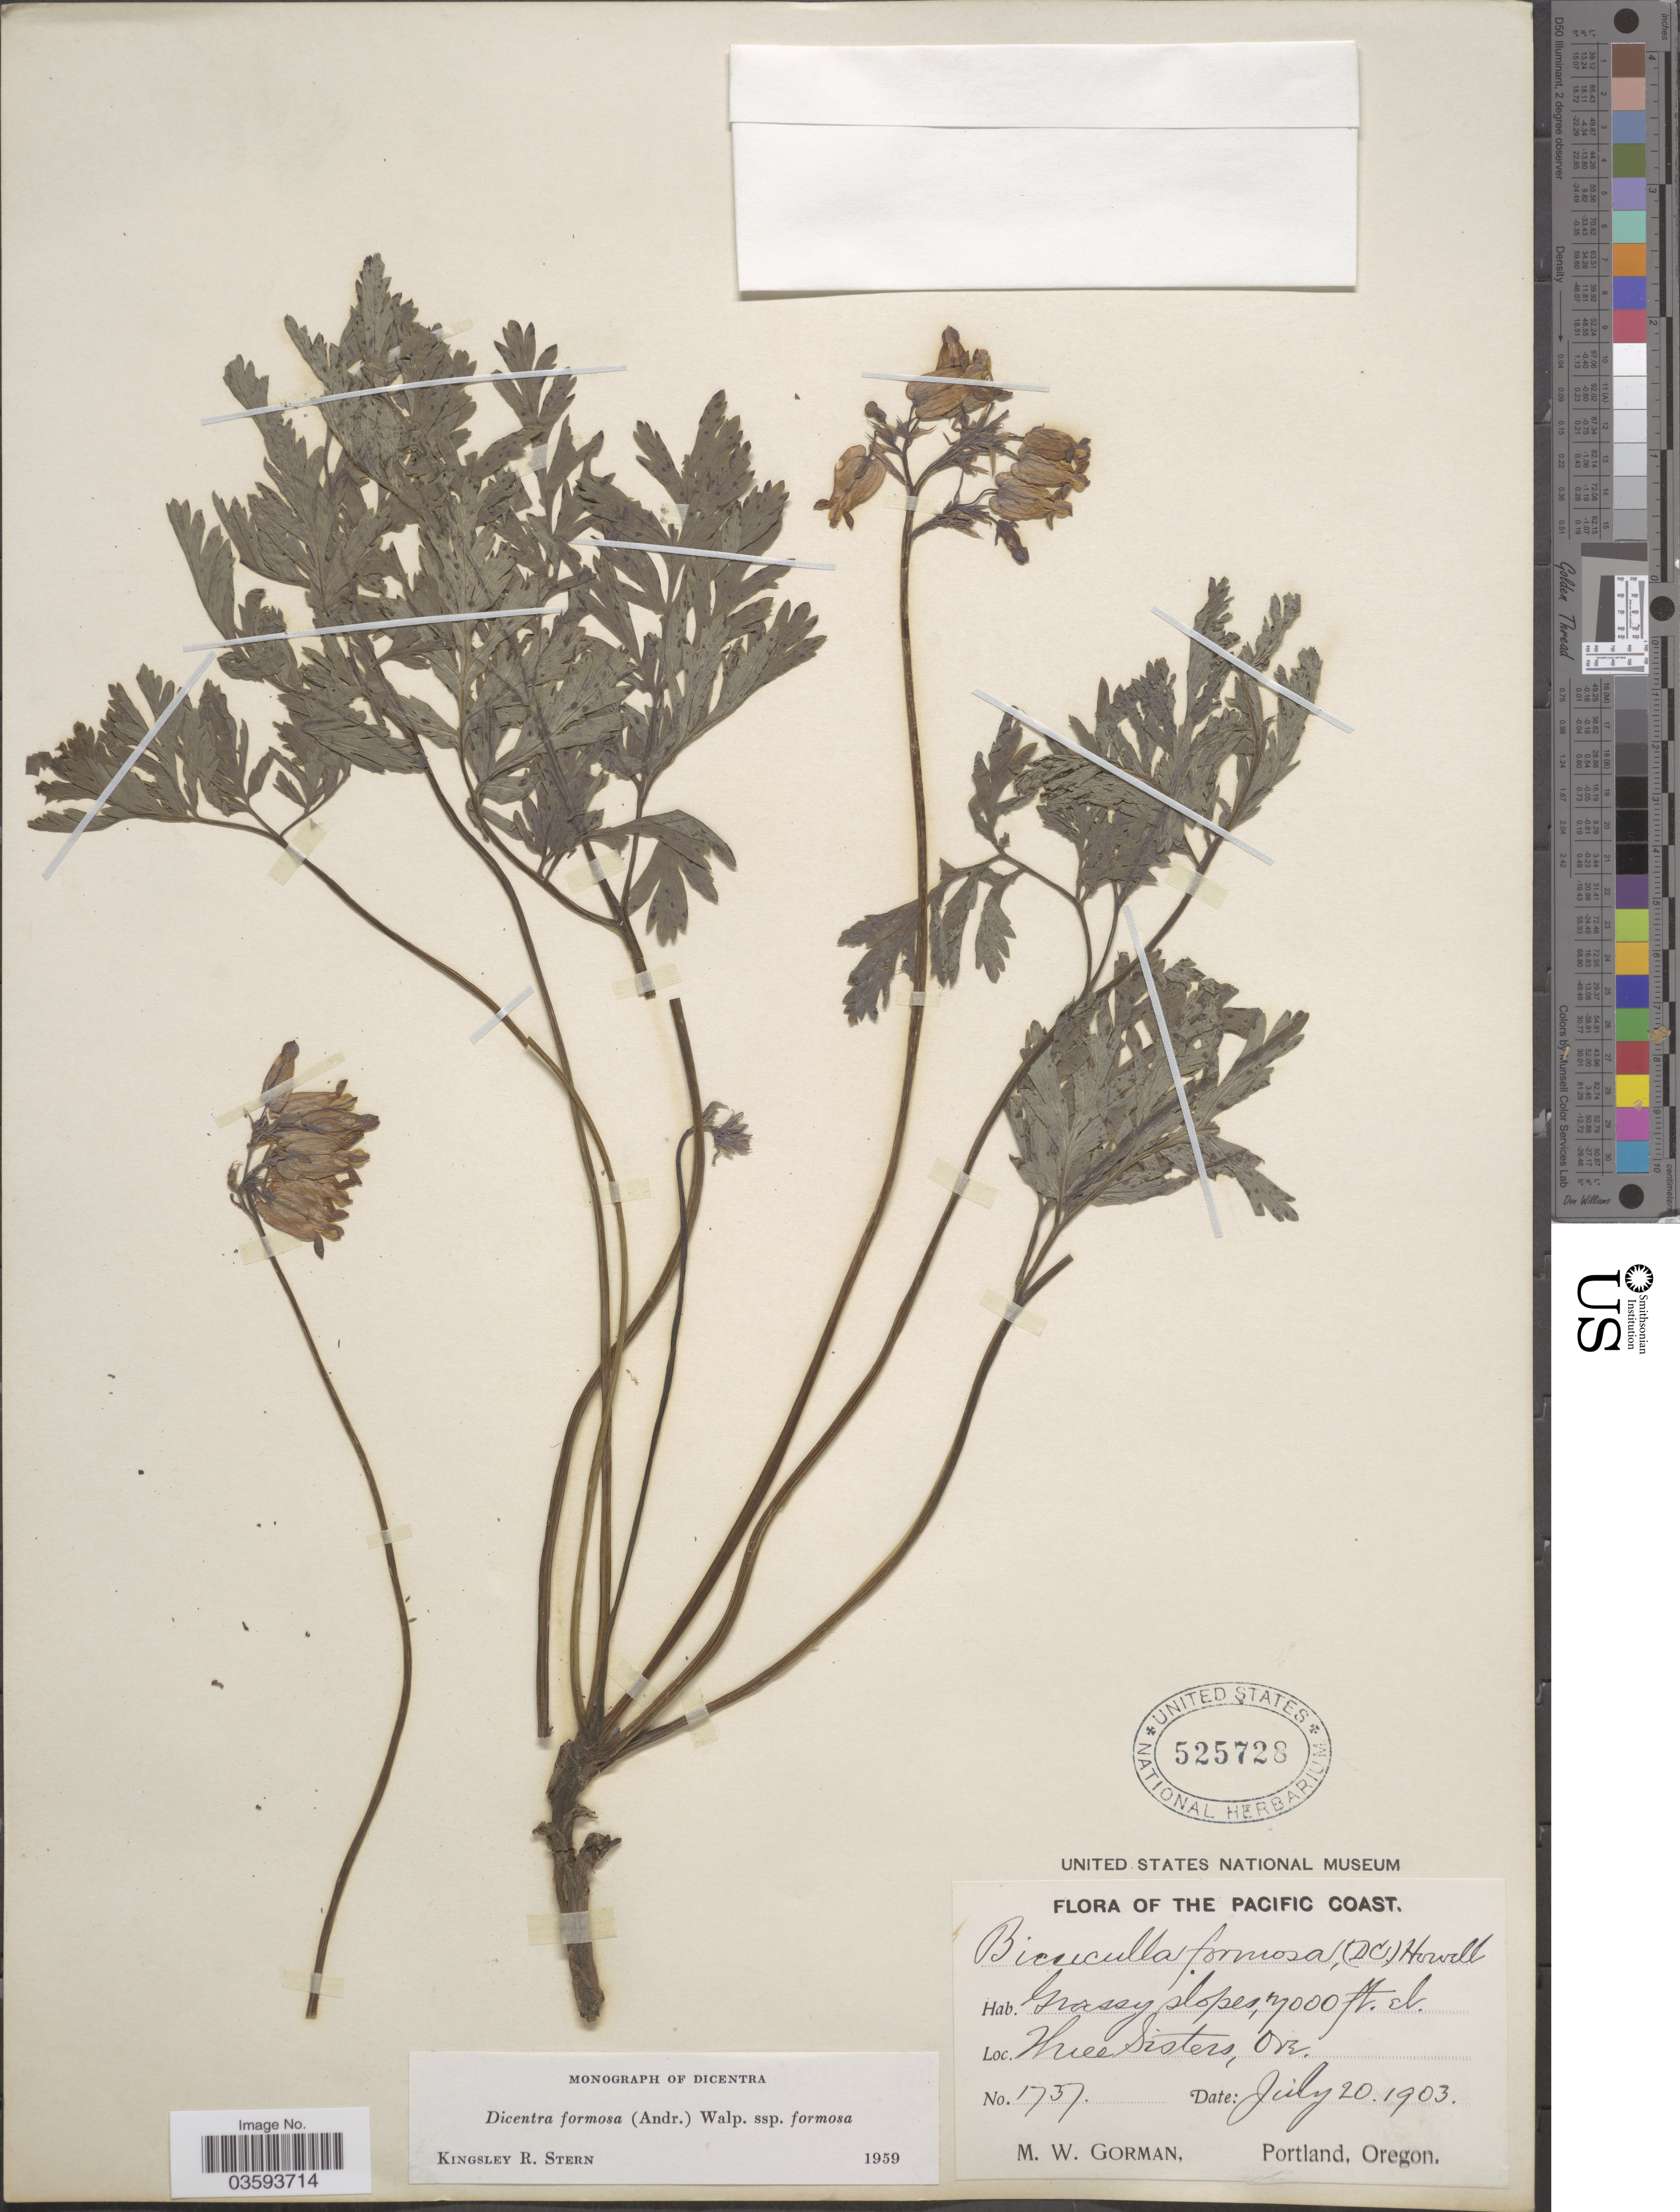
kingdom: Plantae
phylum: Tracheophyta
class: Magnoliopsida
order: Ranunculales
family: Papaveraceae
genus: Dicentra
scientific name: Dicentra formosa subsp. formosa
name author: (Haw.) Walp.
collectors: M. W. Gorman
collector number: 1737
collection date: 1903-07-20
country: United States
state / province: Oregon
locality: The Pacific Coast. Grassy slopes. Three Sisters.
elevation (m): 2134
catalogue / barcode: US 525728